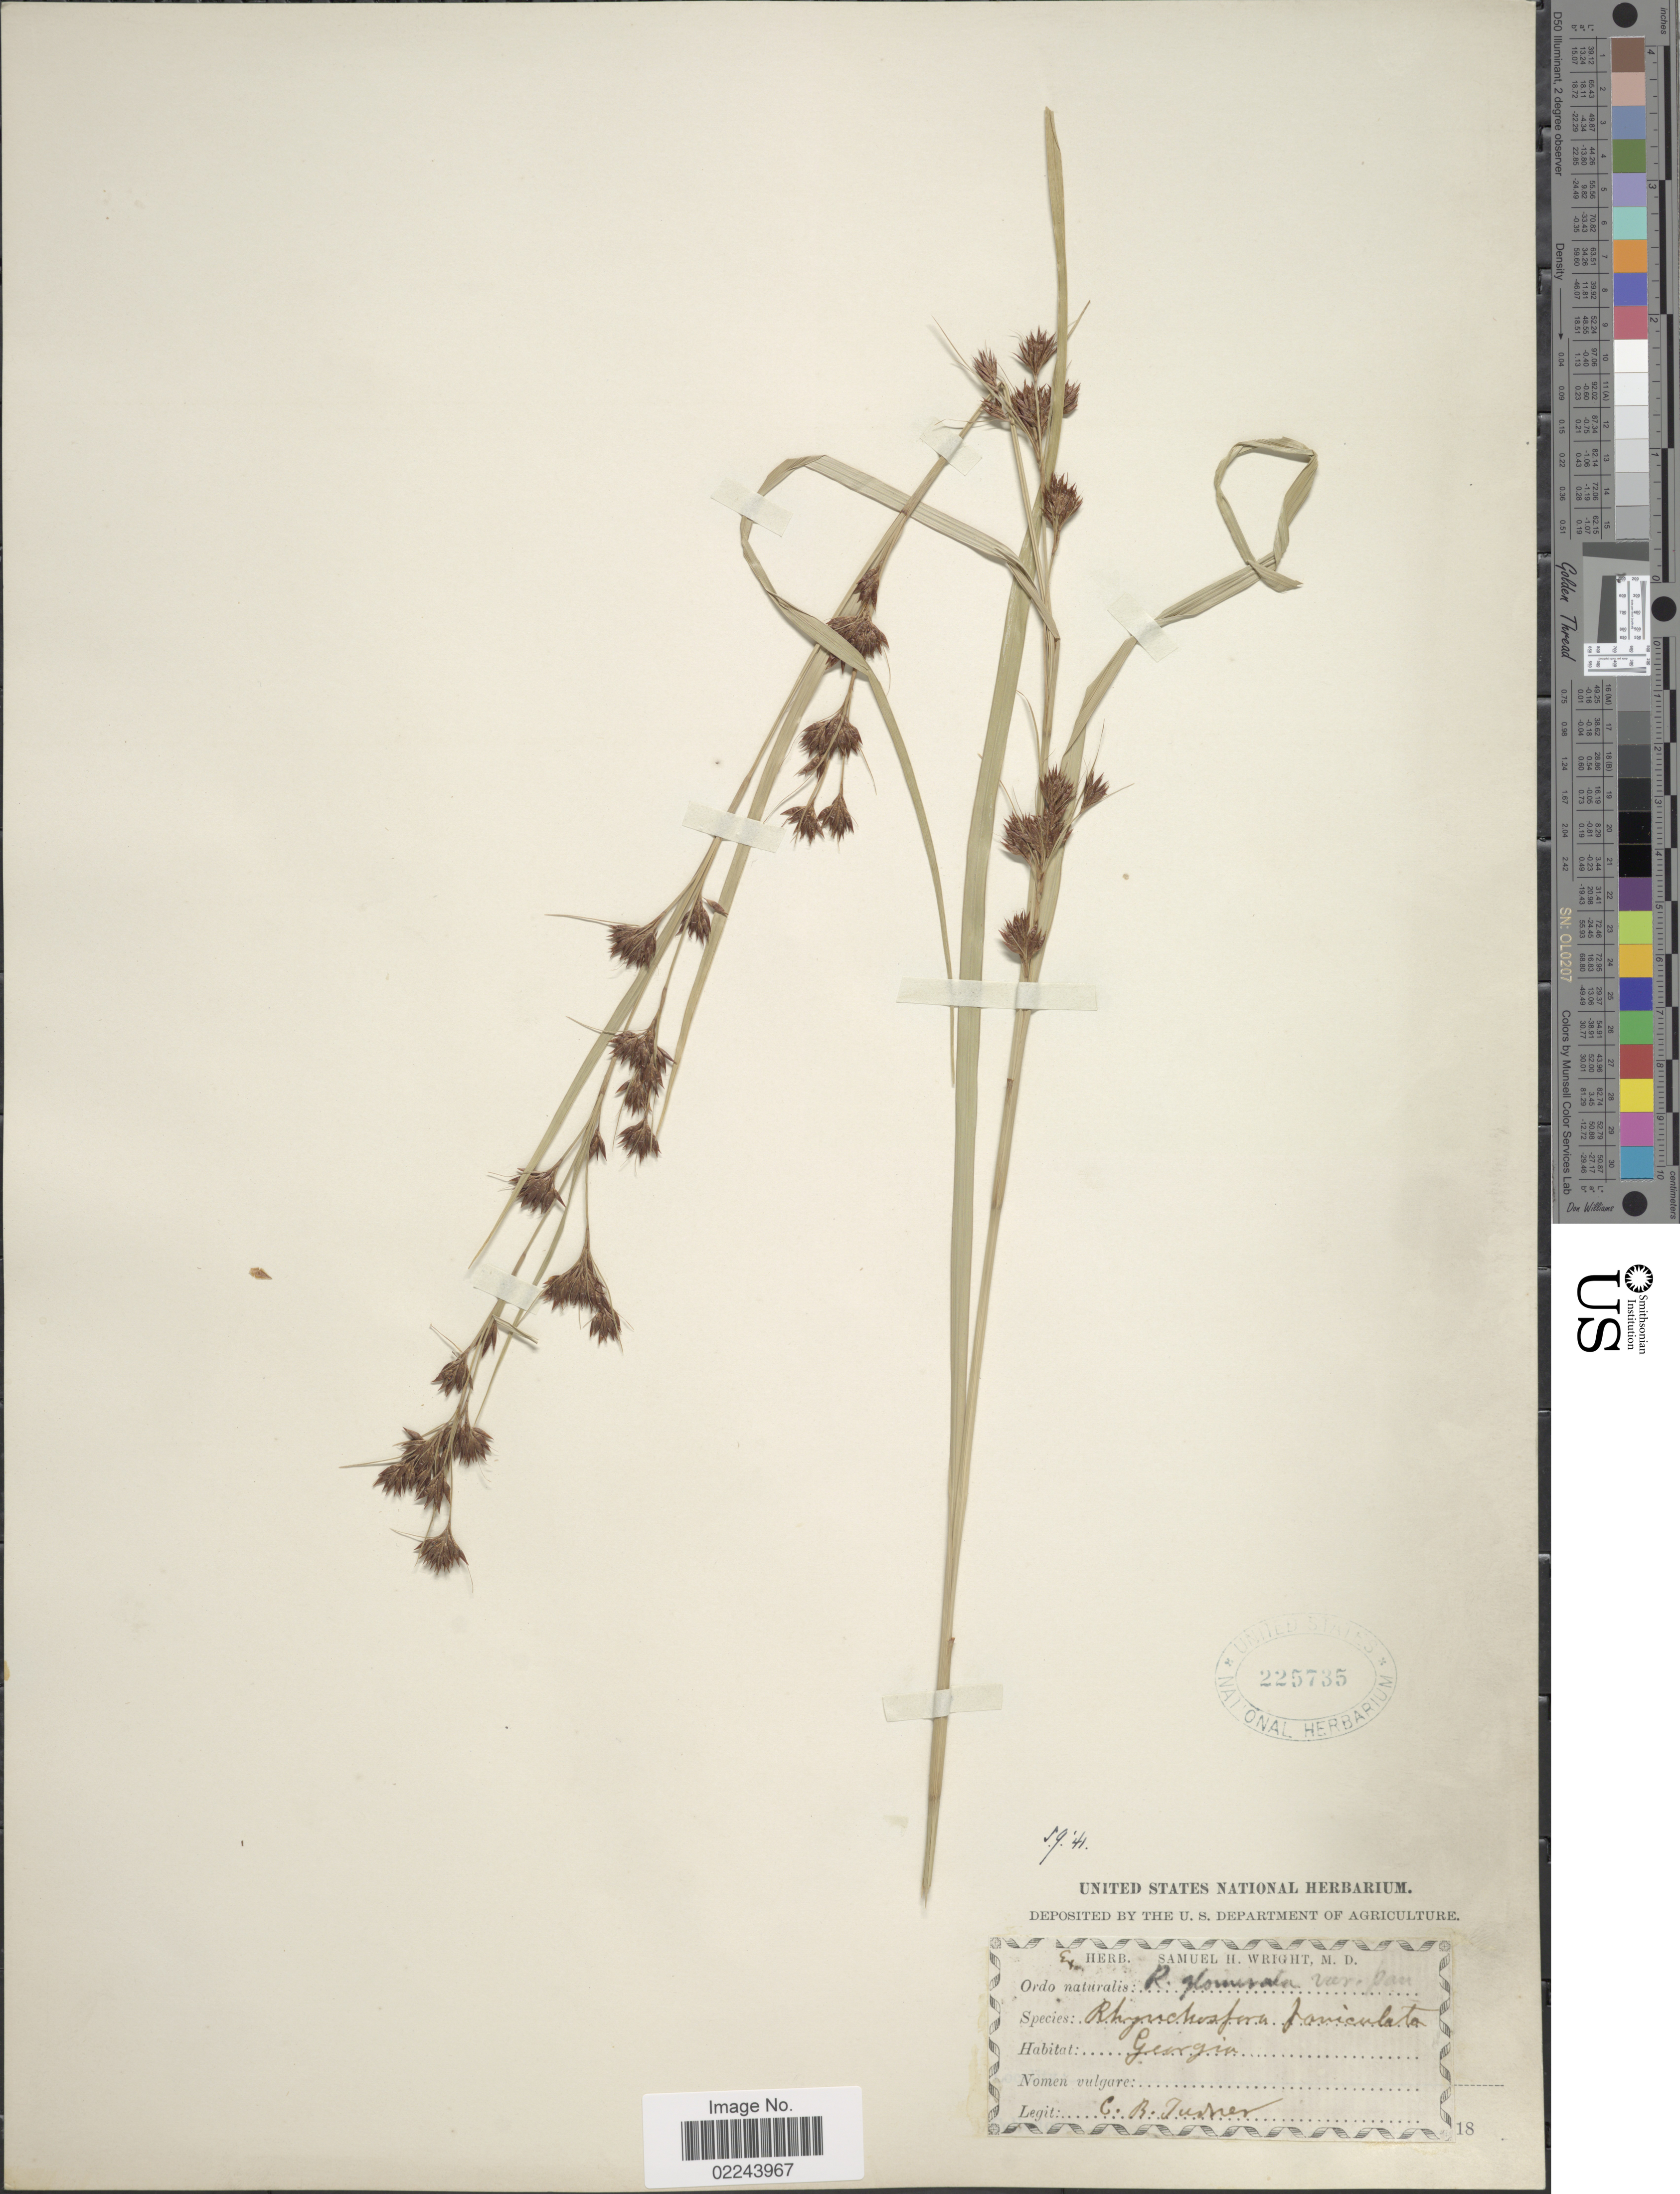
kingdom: Plantae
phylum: Tracheophyta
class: Liliopsida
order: Poales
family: Cyperaceae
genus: Rhynchospora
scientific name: Rhynchospora glomerata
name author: (L.) Vahl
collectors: C. Turner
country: United States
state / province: Georgia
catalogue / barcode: US 225735